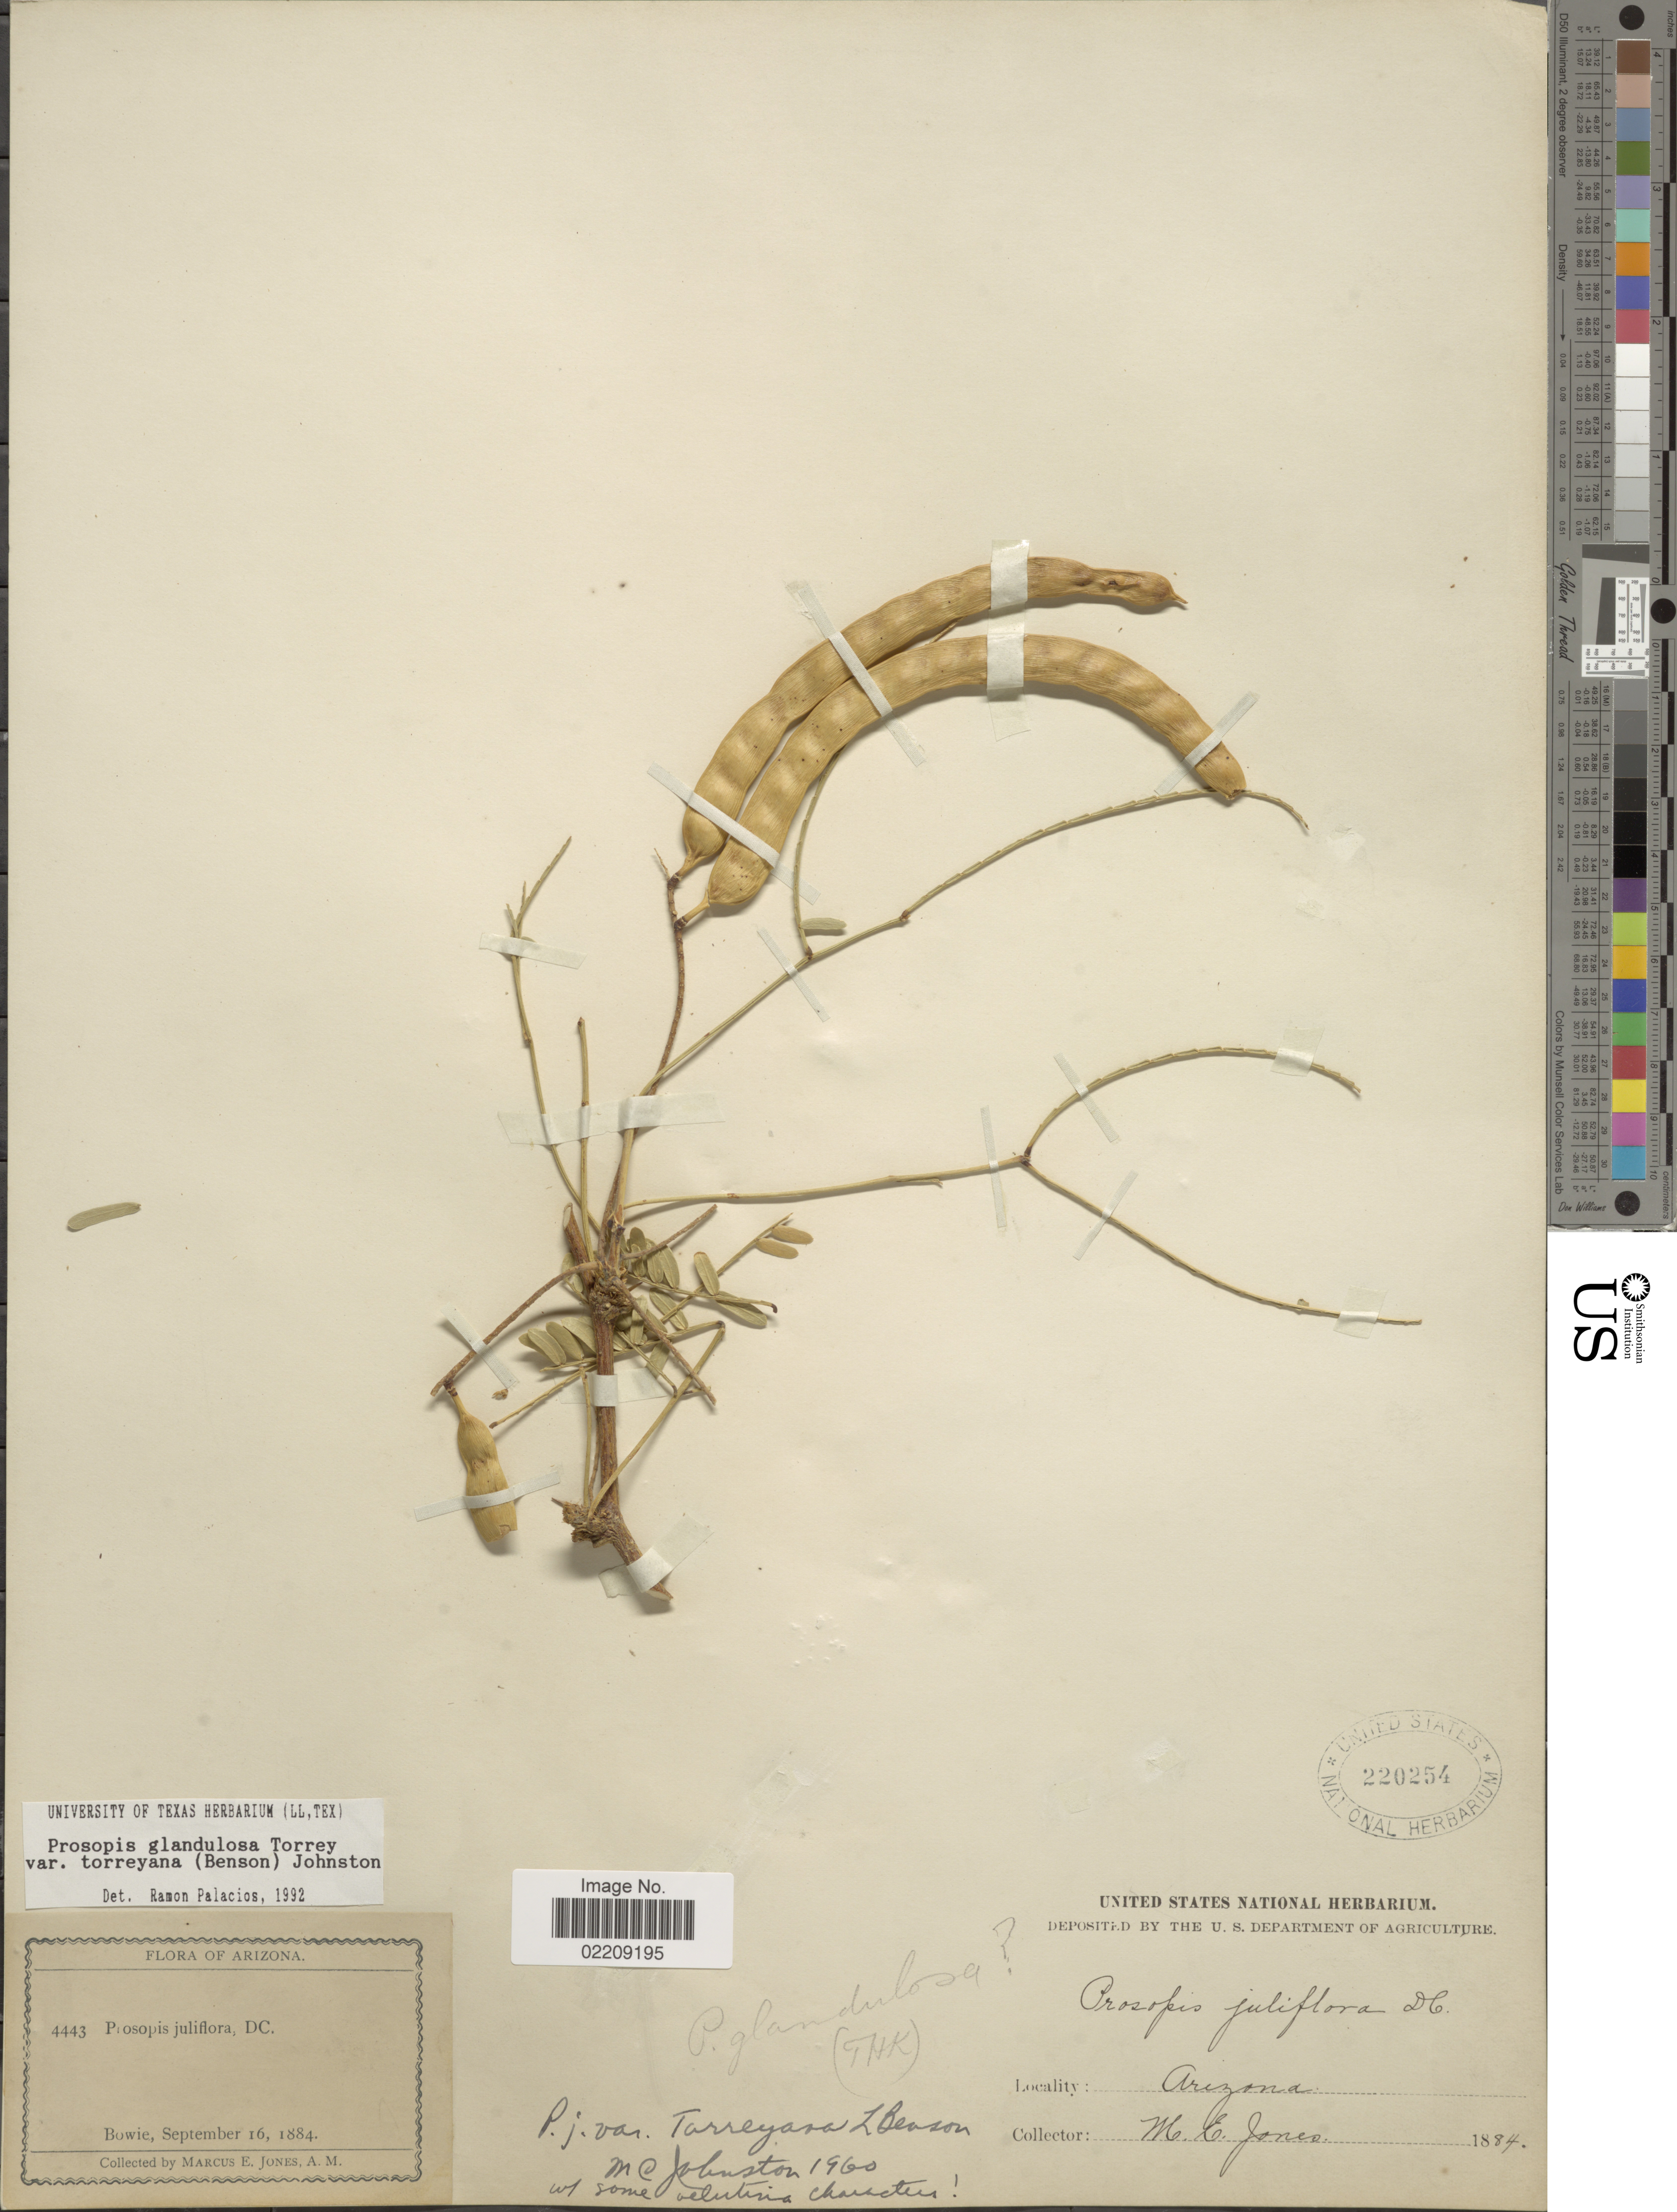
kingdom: Plantae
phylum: Tracheophyta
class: Magnoliopsida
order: Fabales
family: Fabaceae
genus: Neltuma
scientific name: Neltuma glandulosa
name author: (Torr.) Britton & Rose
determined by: Strong, Mark T., (BOT), Smithsonian Institution - National Museum of Natural History (UNITED STATES)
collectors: M. E. Jones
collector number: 4443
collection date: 1884-09-16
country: United States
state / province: Arizona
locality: Bowie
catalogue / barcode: US 220254